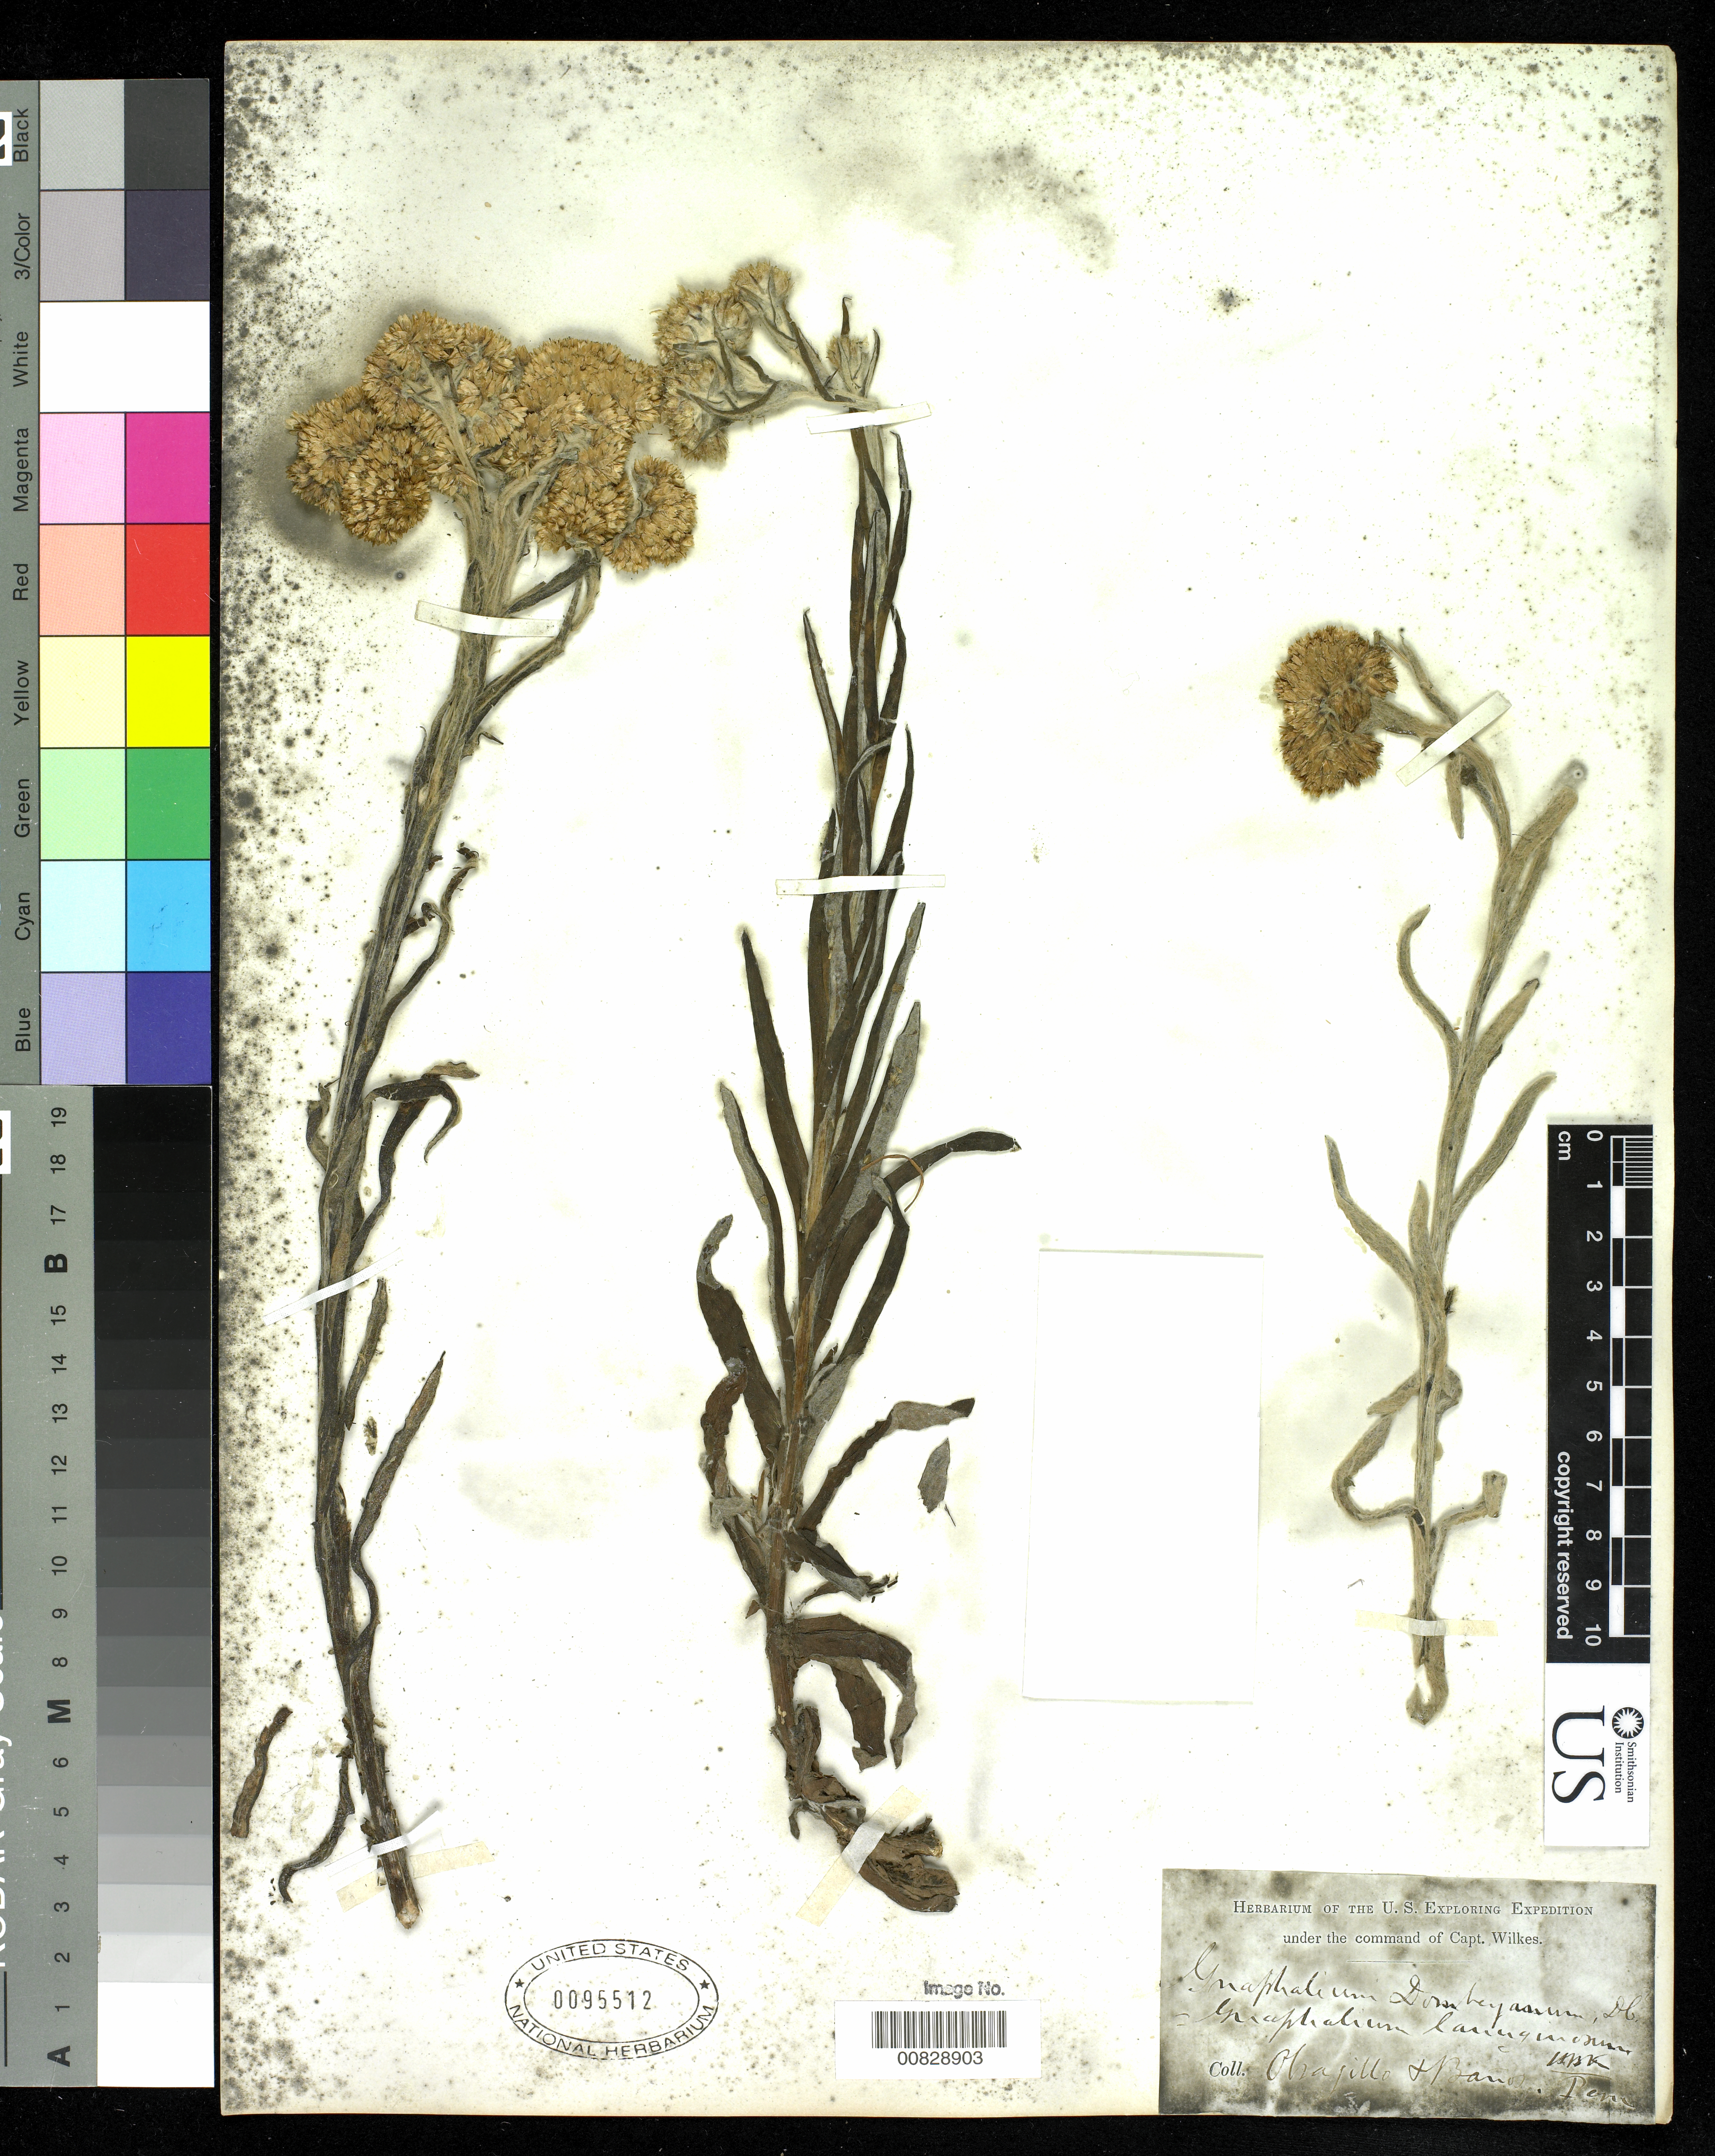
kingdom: Plantae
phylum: Tracheophyta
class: Magnoliopsida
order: Asterales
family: Asteraceae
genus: Gnaphalium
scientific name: Gnaphalium dombeyanum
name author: DC.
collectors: Wilkes Explor. Exped.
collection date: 1838/1842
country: Peru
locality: Obrajillo and Banos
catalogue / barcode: US 95512